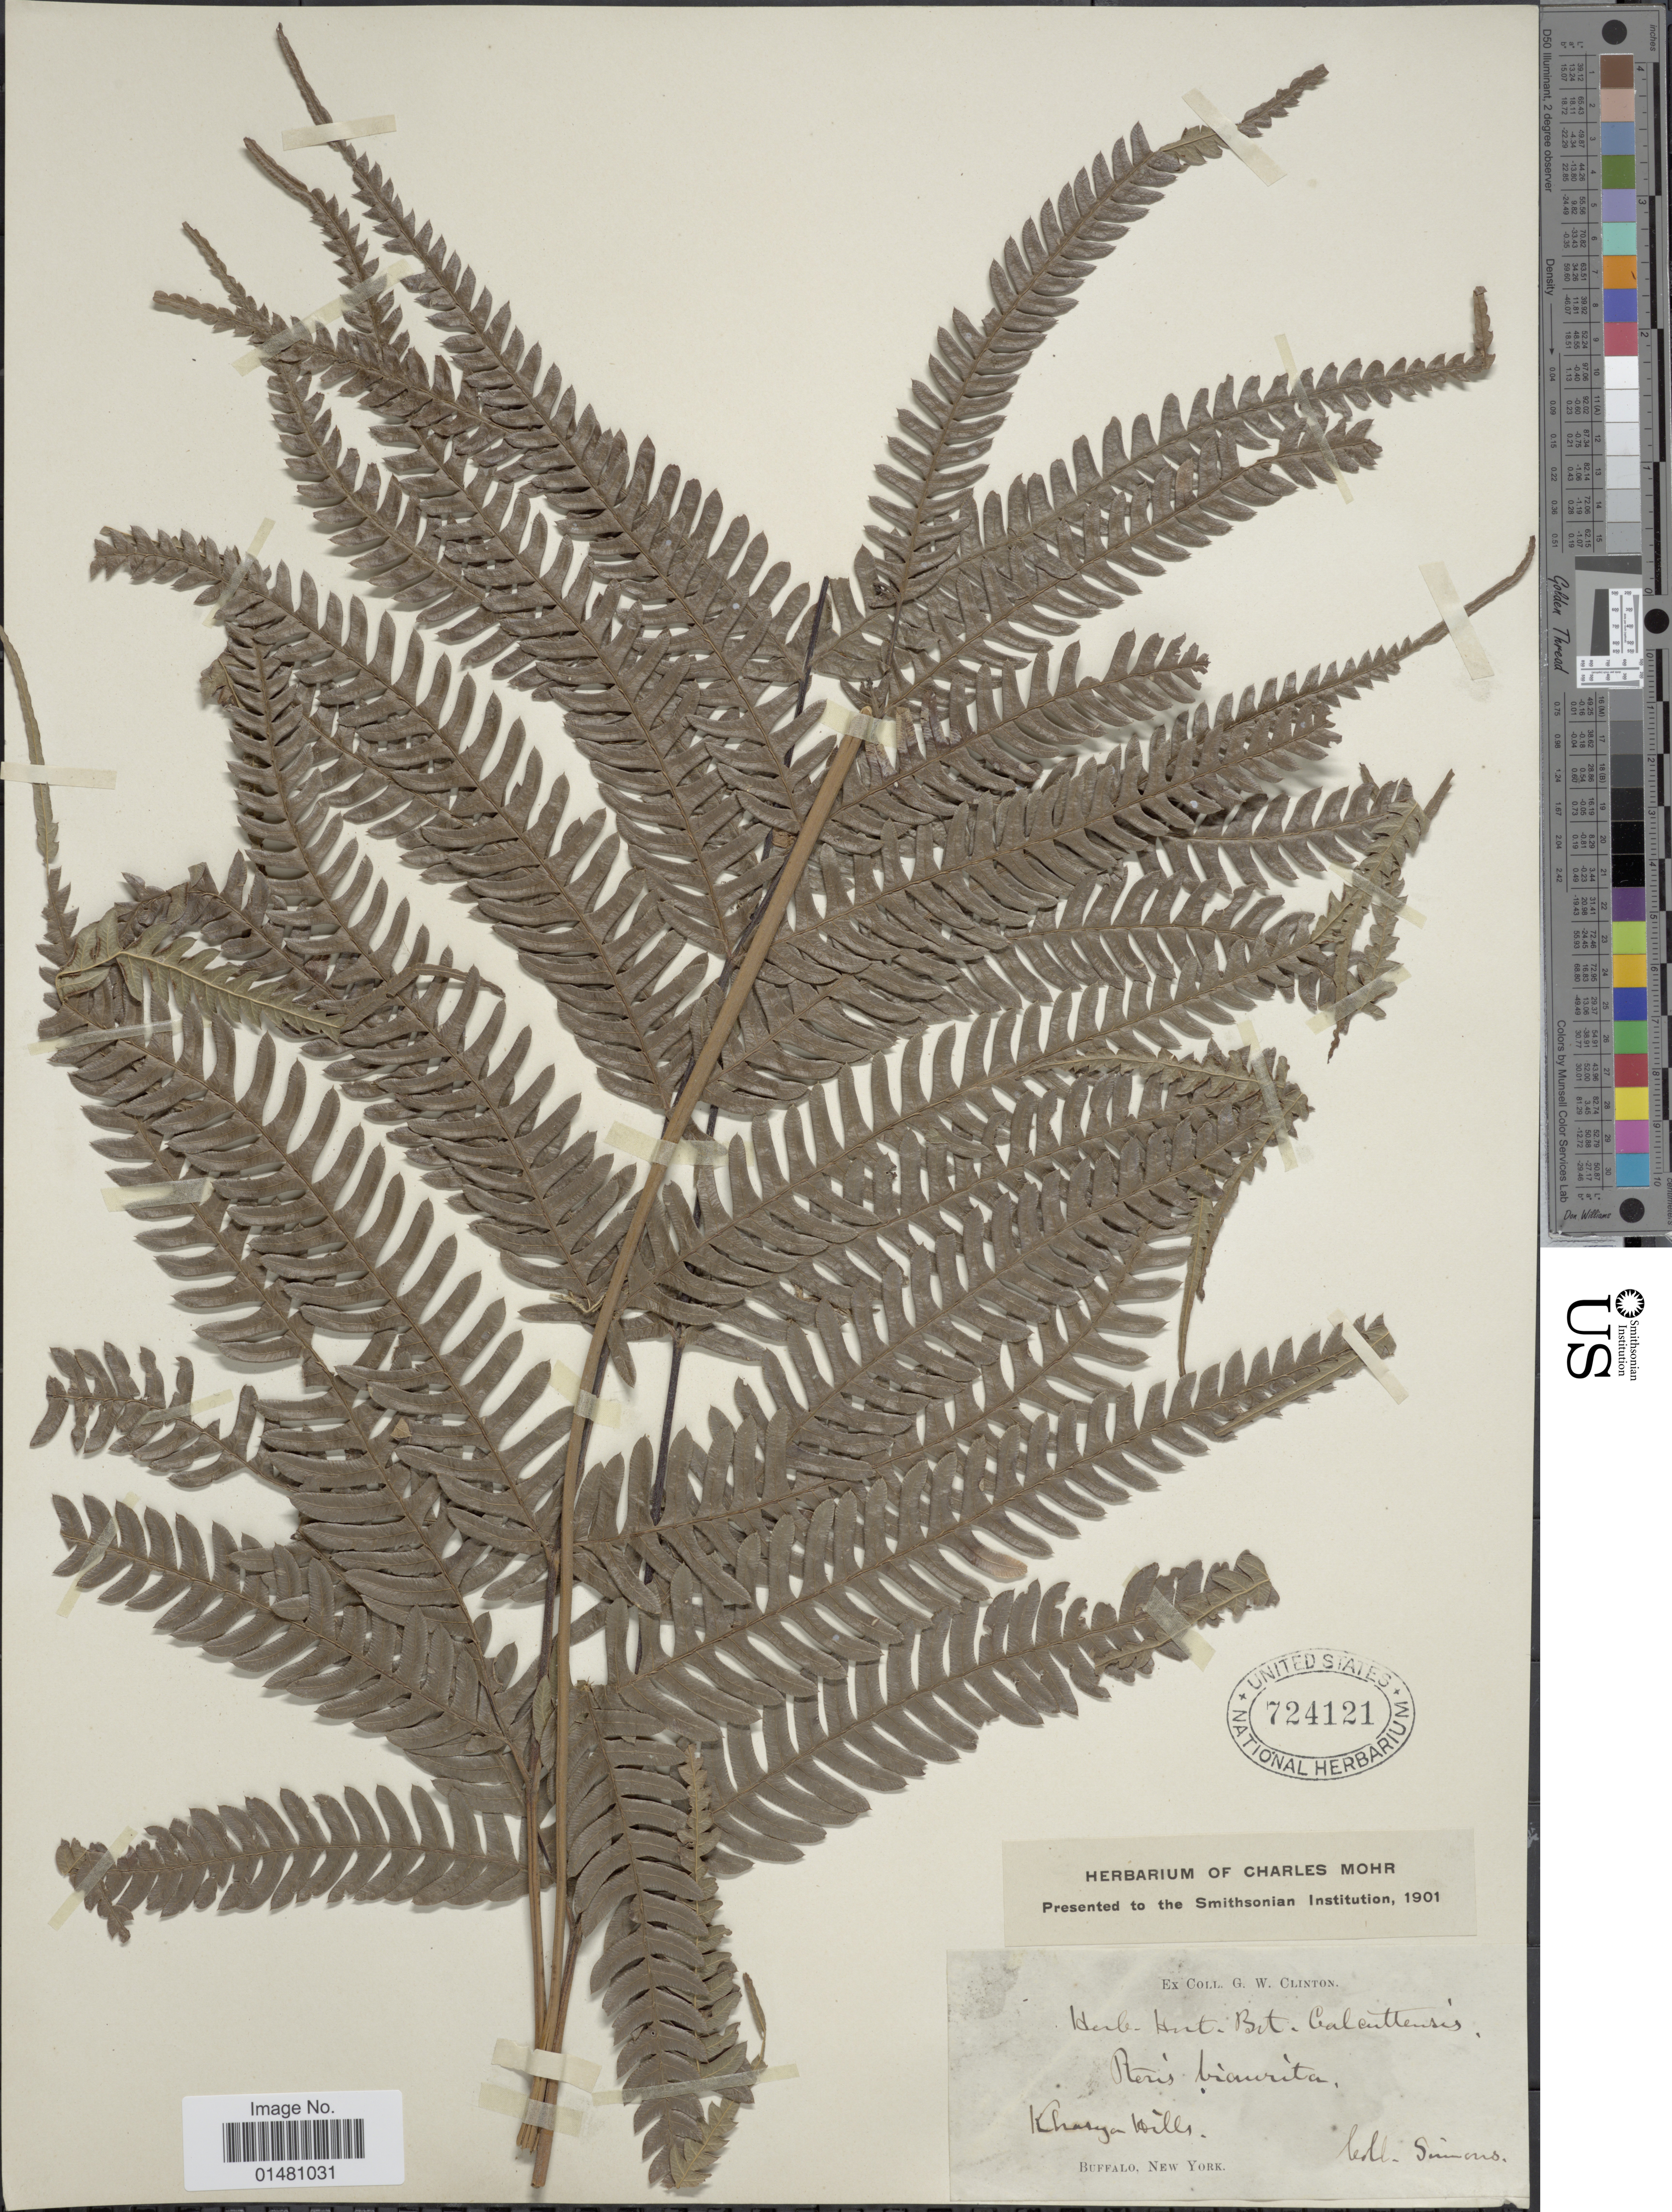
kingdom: Plantae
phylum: Tracheophyta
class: Polypodiopsida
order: Polypodiales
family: Pteridaceae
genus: Pteris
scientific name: Pteris quadriaurita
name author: Retz.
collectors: -. Simons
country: India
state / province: Meghalaya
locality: Kharya Hills.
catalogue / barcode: US 724121